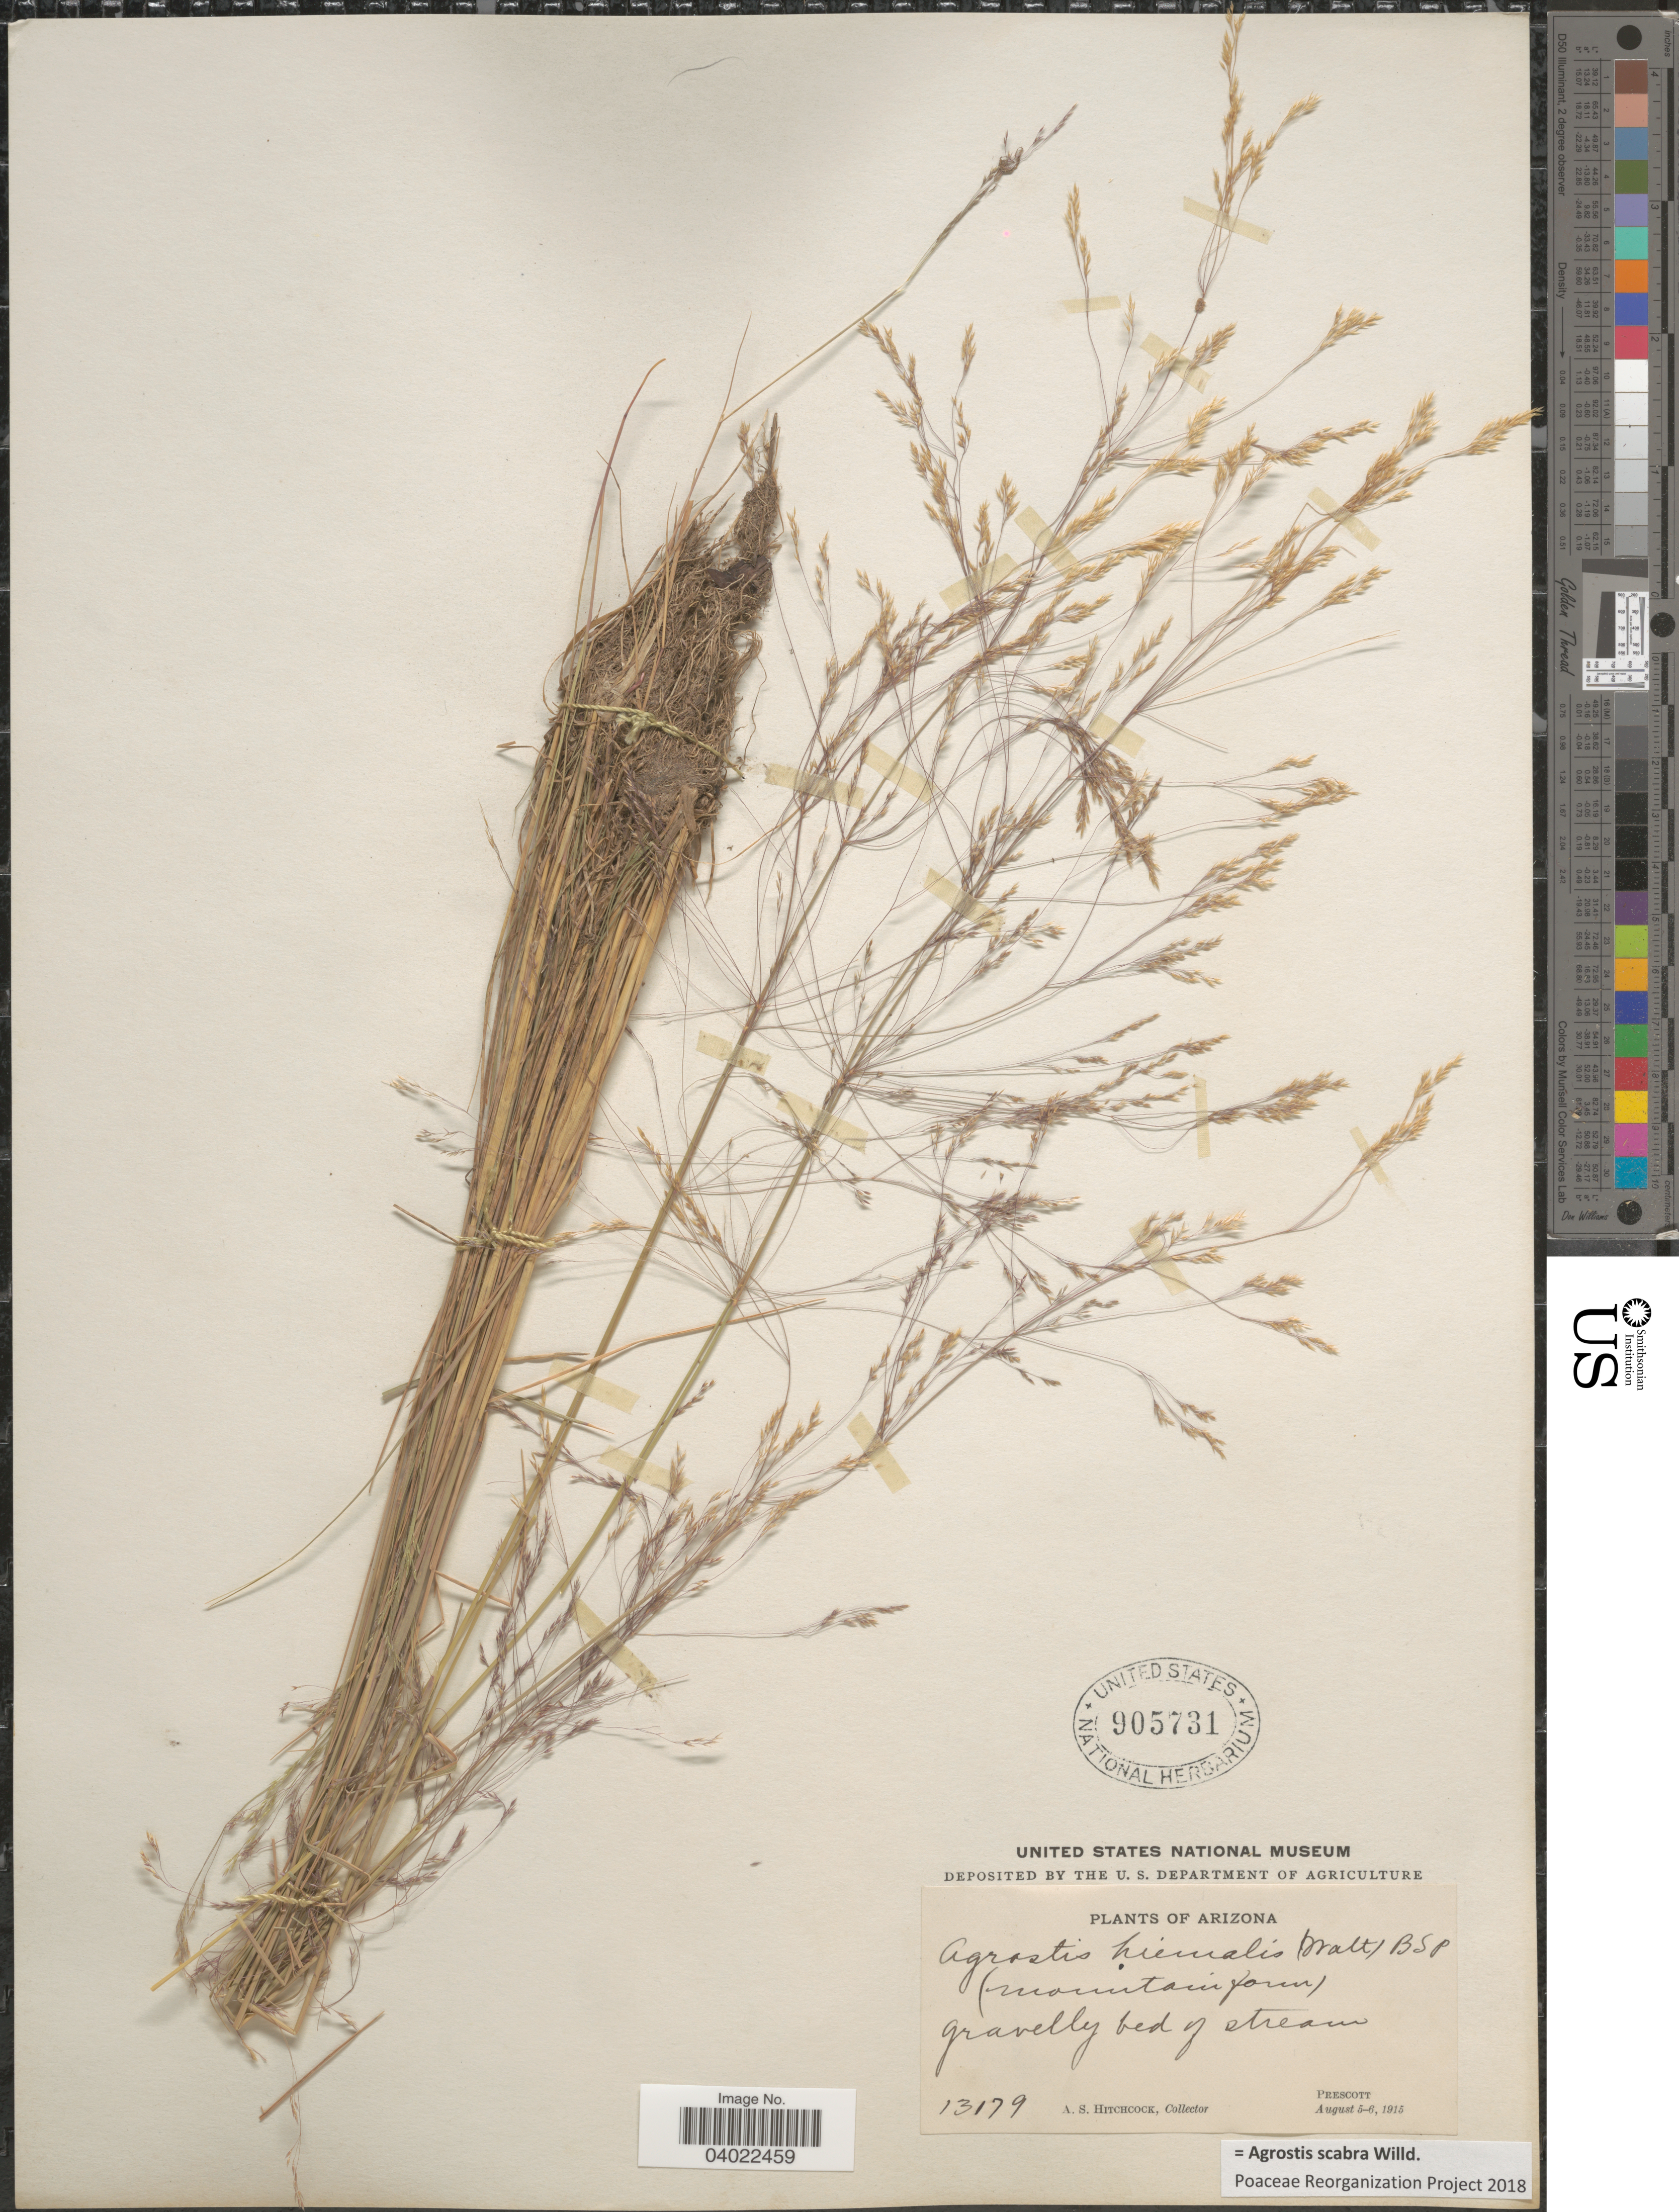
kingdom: Plantae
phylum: Tracheophyta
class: Liliopsida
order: Poales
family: Poaceae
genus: Agrostis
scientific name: Agrostis scabra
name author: Willd.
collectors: A. S. Hitchcock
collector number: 13179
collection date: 1915-08-05/1915-08-06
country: United States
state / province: Arizona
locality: Prescott.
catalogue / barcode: US 905731